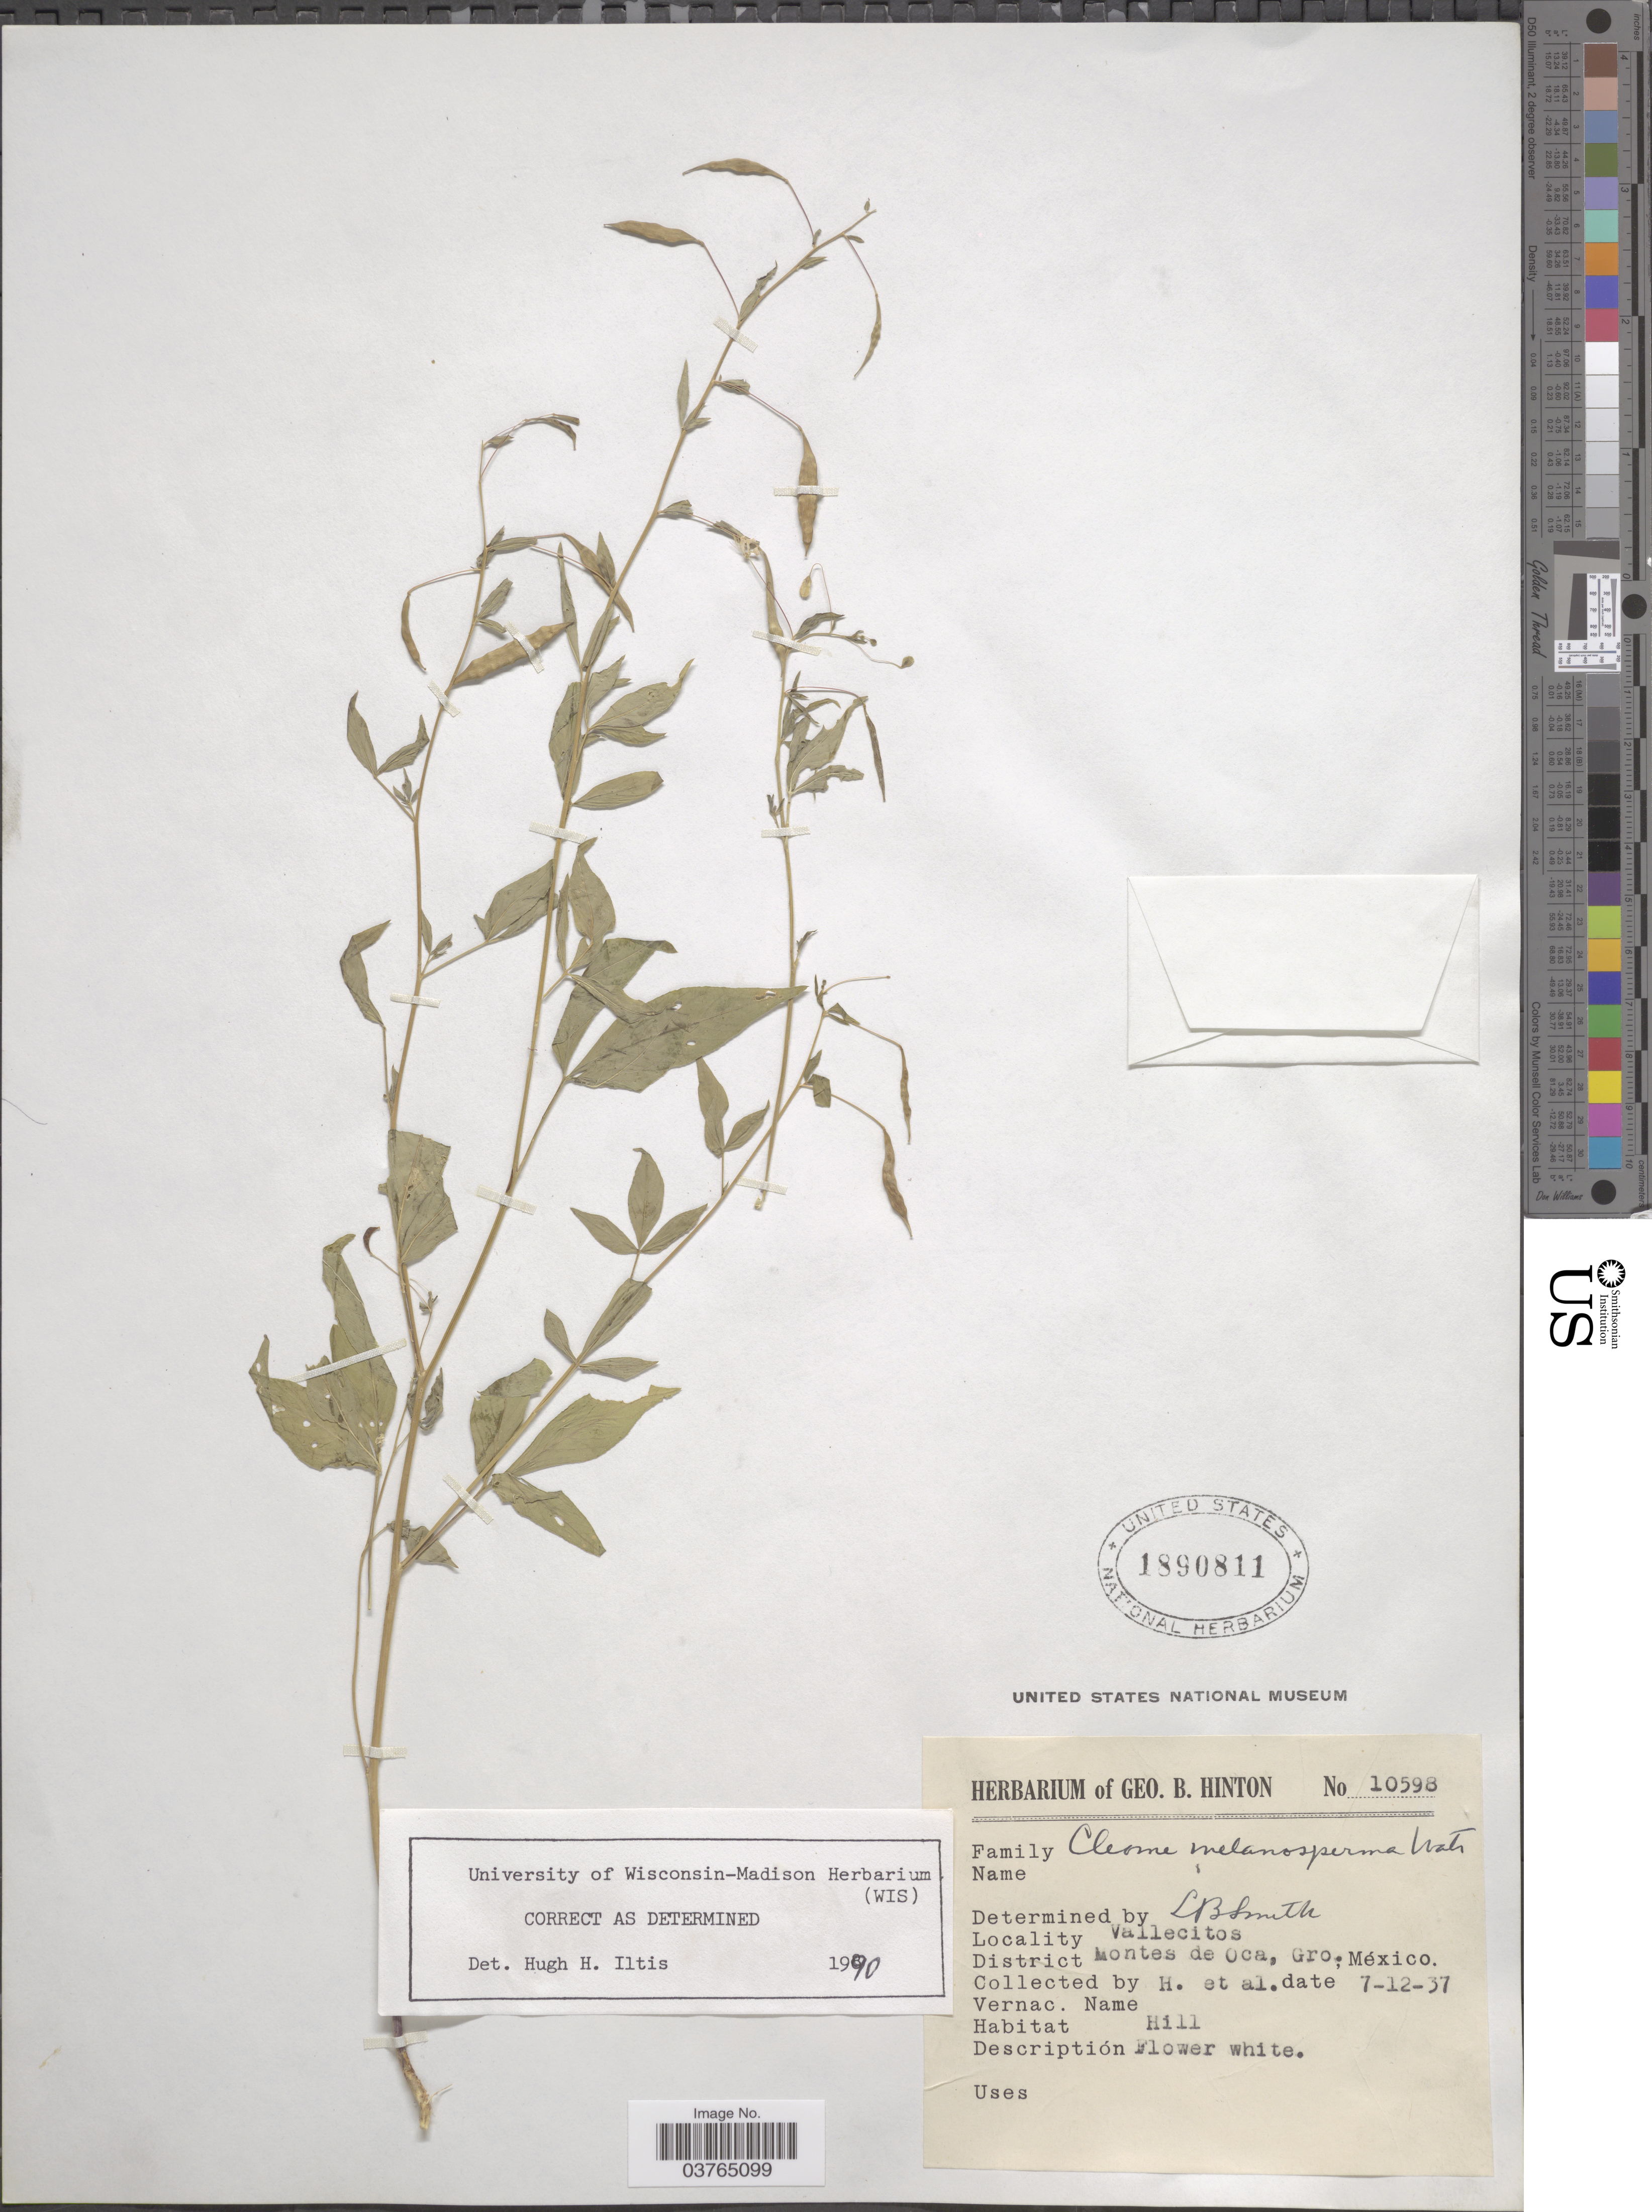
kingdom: Plantae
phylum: Tracheophyta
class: Magnoliopsida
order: Brassicales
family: Cleomaceae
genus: Cleoserrata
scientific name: Cleoserrata melanosperma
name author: (S. Watson) Roalson & Soares Neto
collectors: G. B. Hinton & et al.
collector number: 10598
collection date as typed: Transcribed d/m/y: 7/12/37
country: Mexico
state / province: Guerrero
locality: Vallecitos. District Montes de Oca.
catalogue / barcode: US 1890811